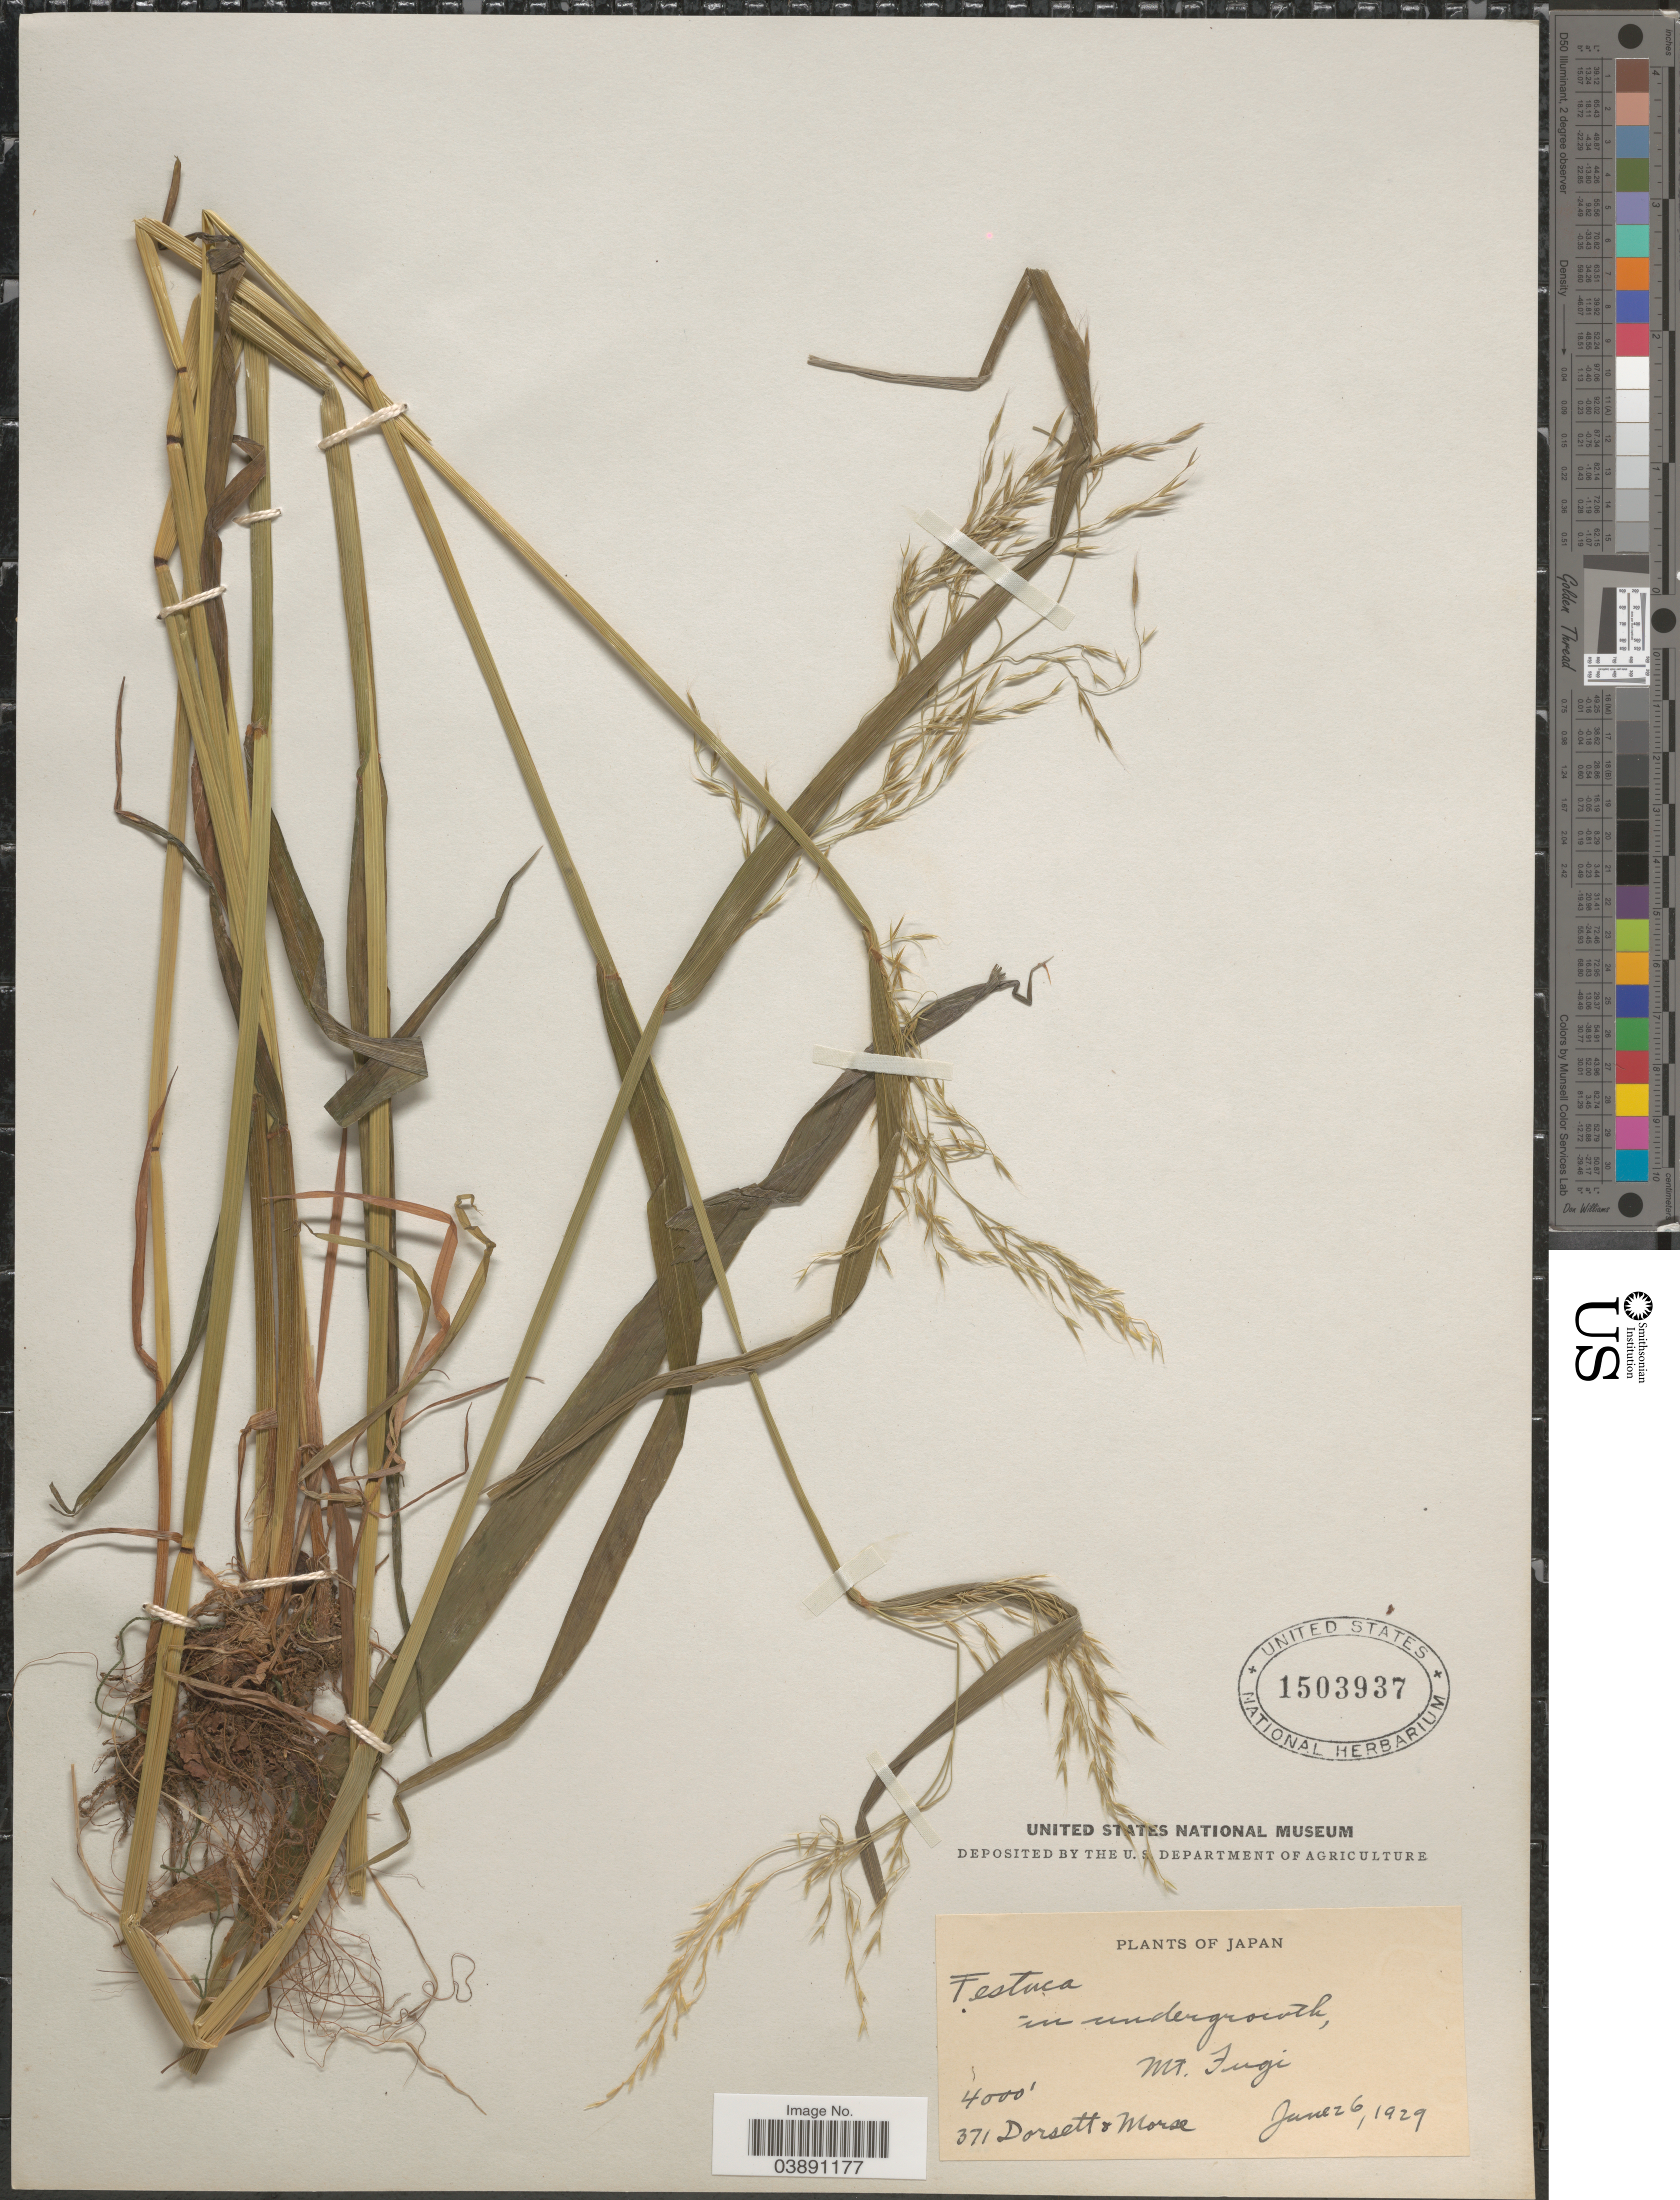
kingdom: Plantae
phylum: Tracheophyta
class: Liliopsida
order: Poales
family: Poaceae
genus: Festuca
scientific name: Festuca subulata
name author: Trin.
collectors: -- Dorsett & -. Morse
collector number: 371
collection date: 1929-06-26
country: Japan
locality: Mt. Fuji.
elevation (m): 1219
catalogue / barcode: US 1503937